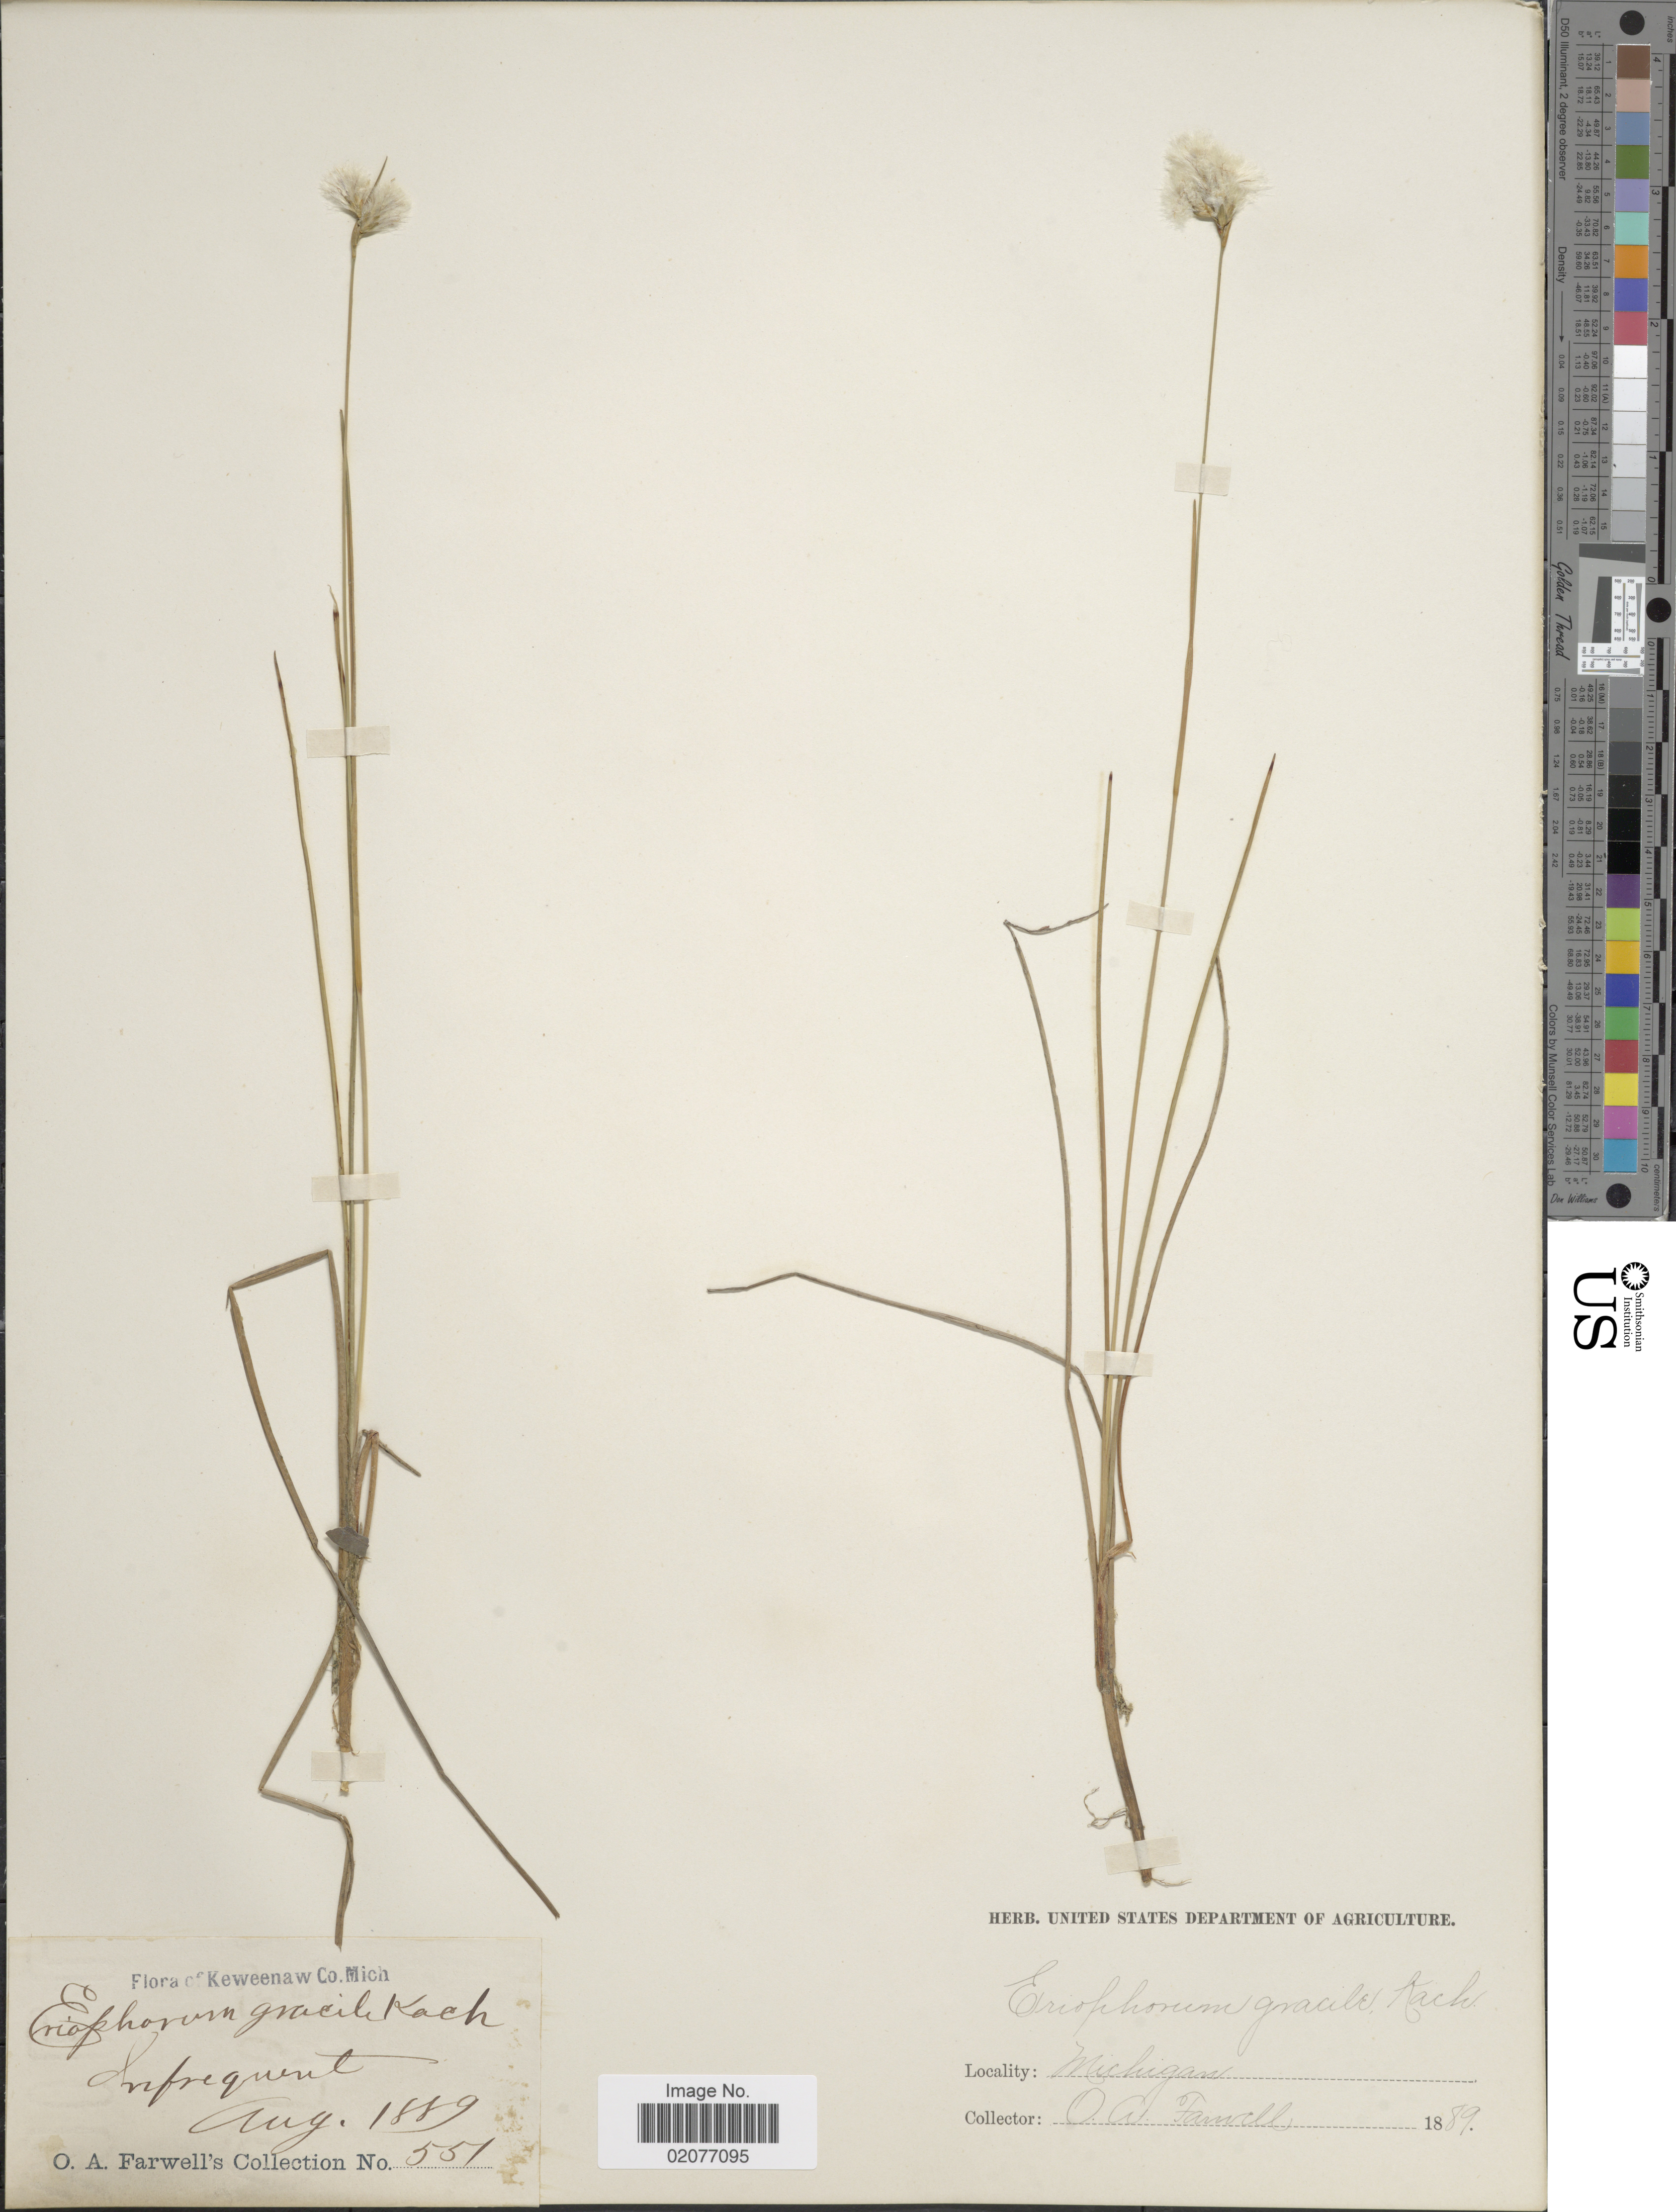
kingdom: Plantae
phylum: Tracheophyta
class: Liliopsida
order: Poales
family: Cyperaceae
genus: Eriophorum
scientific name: Eriophorum gracile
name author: W.D.J. Koch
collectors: O. Farwell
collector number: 551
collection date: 1889-08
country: United States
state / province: Michigan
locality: Keweenaw Co, Infrequent